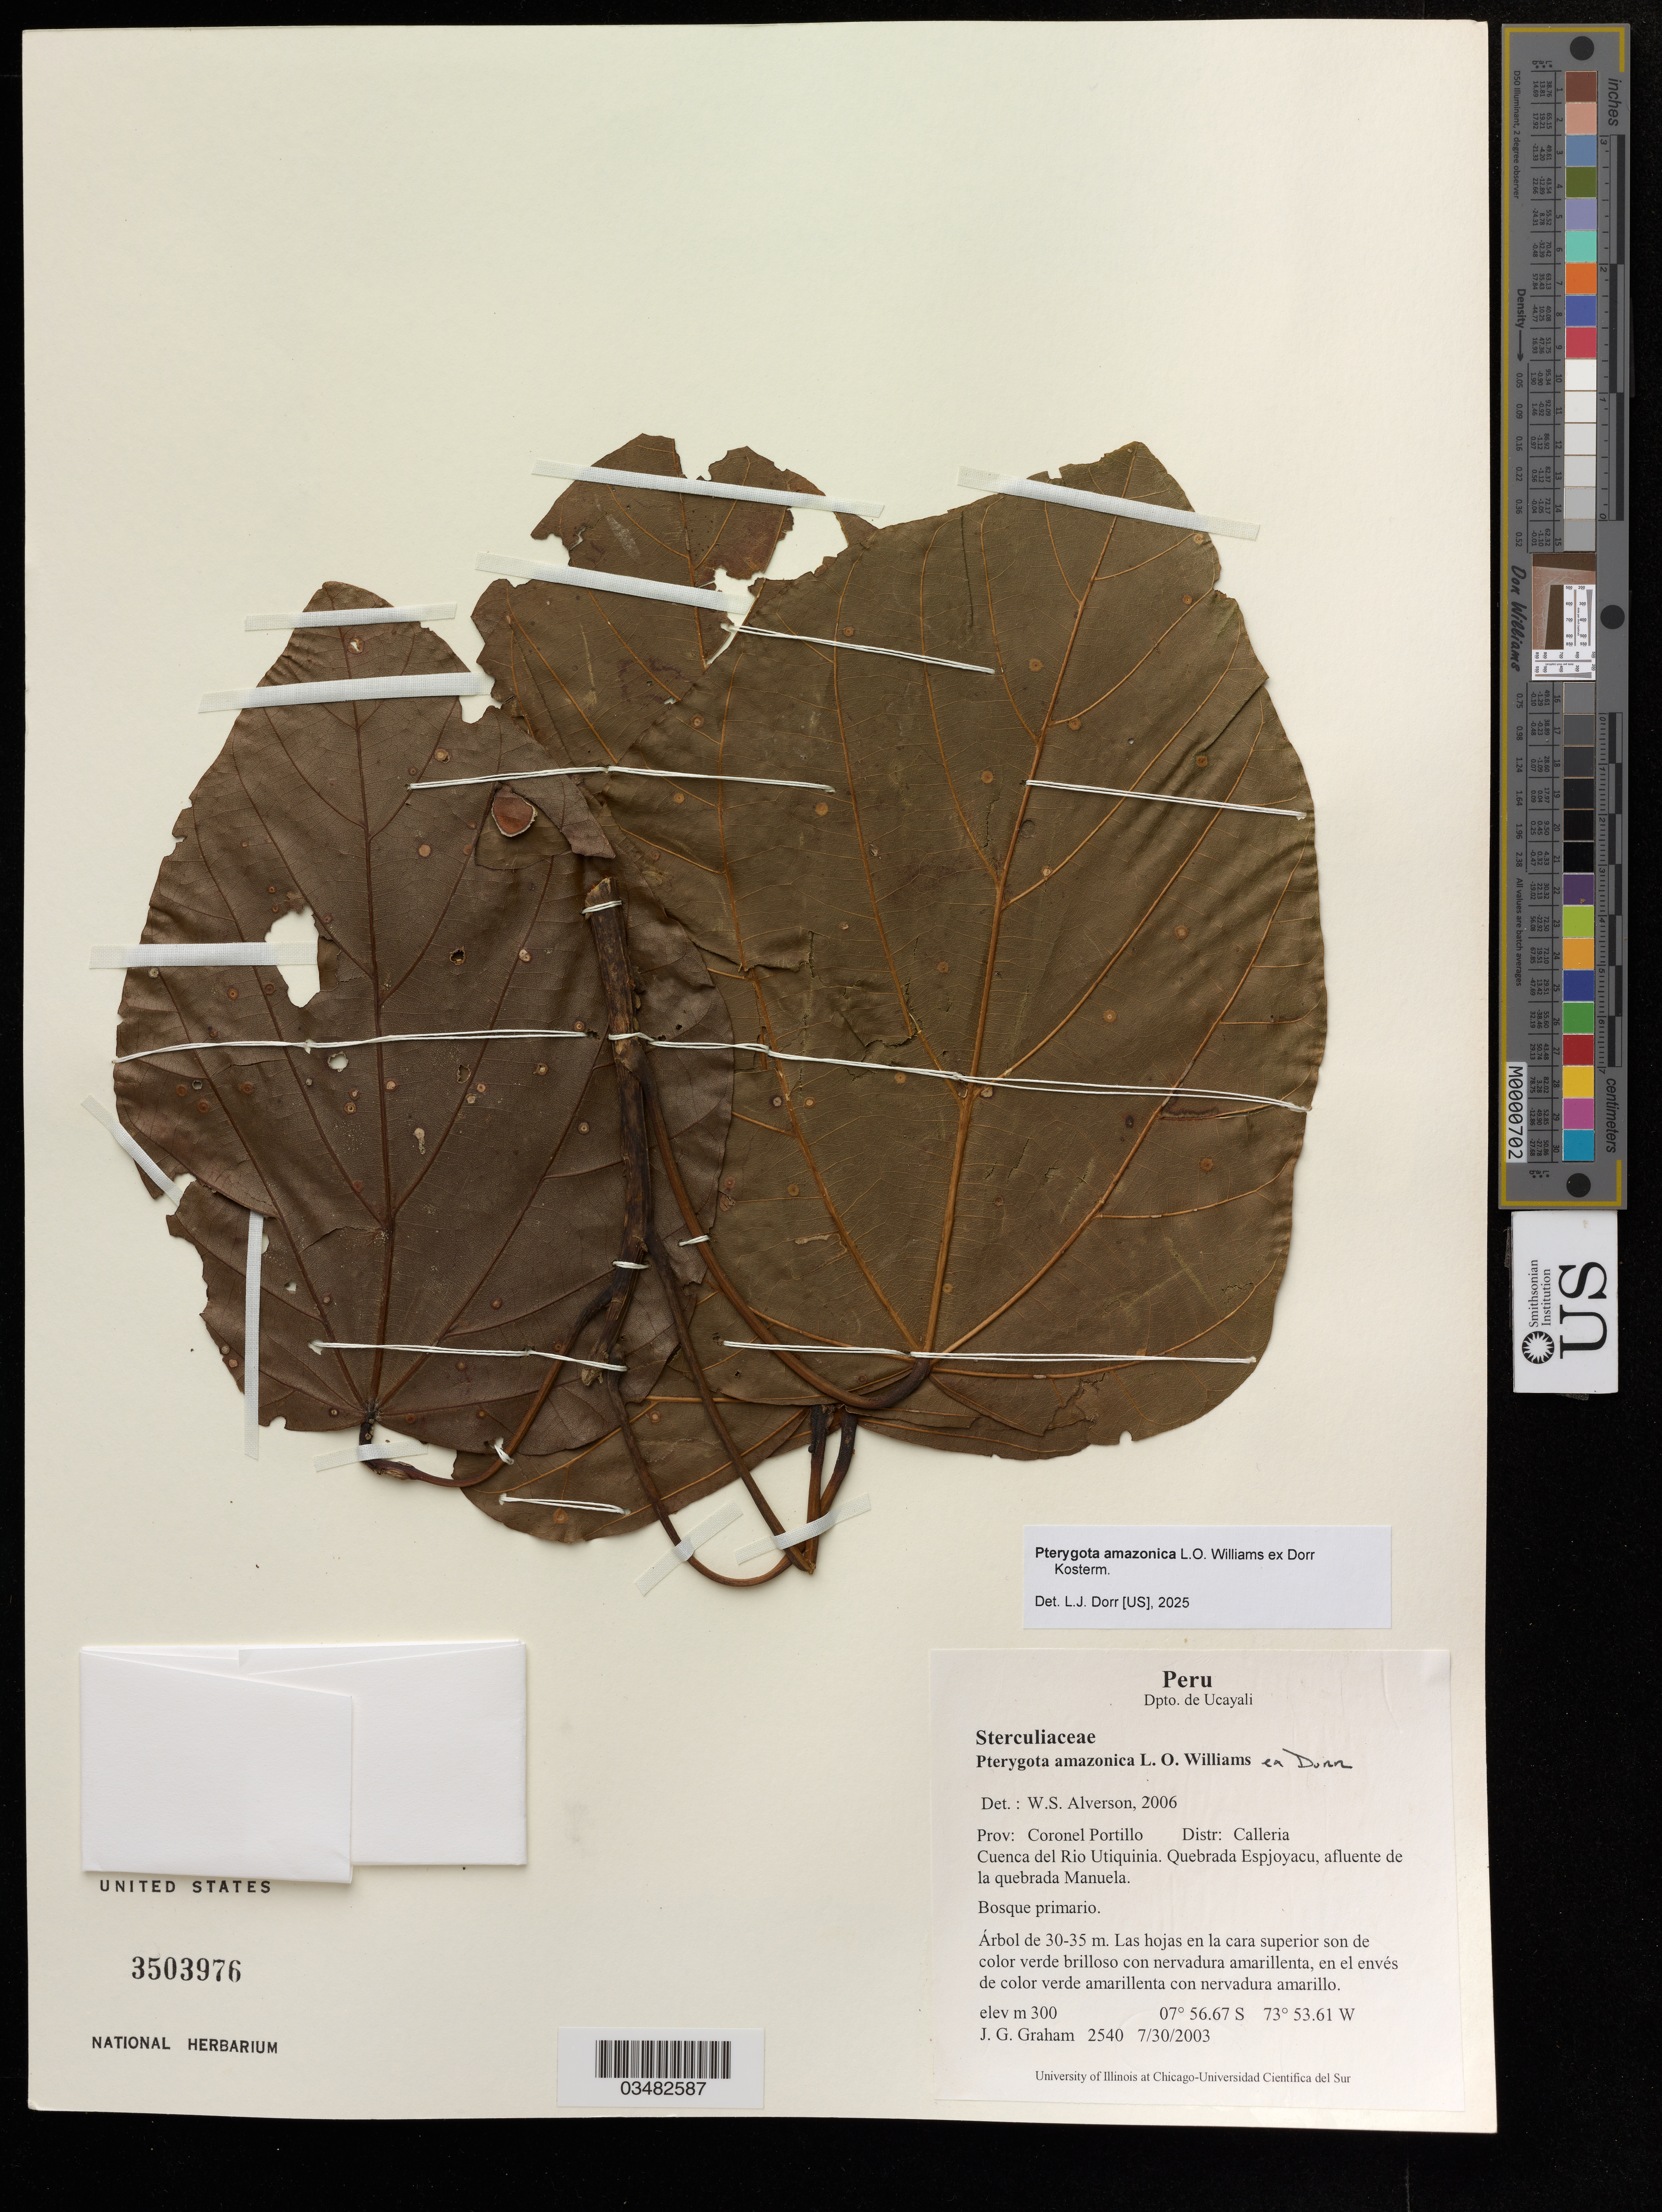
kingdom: Plantae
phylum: Tracheophyta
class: Magnoliopsida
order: Malvales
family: Malvaceae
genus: Pterygota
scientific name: Pterygota amazonica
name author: L.O. Williams ex Dorr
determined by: Dorr, Laurence J., Curator (BOT), Smithsonian Institution - National Museum of Natural History (UNITED STATES)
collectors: J. Graham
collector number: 2540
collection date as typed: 7/30/2003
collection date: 2003-07-30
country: Peru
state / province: Ucayali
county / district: Coronel Portillo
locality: Cuenca del Rio Utiquinia. Quebrada Esjoyacu, afluente de la quebrada Manuela.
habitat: bosque primario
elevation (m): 300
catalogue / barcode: US 3503976